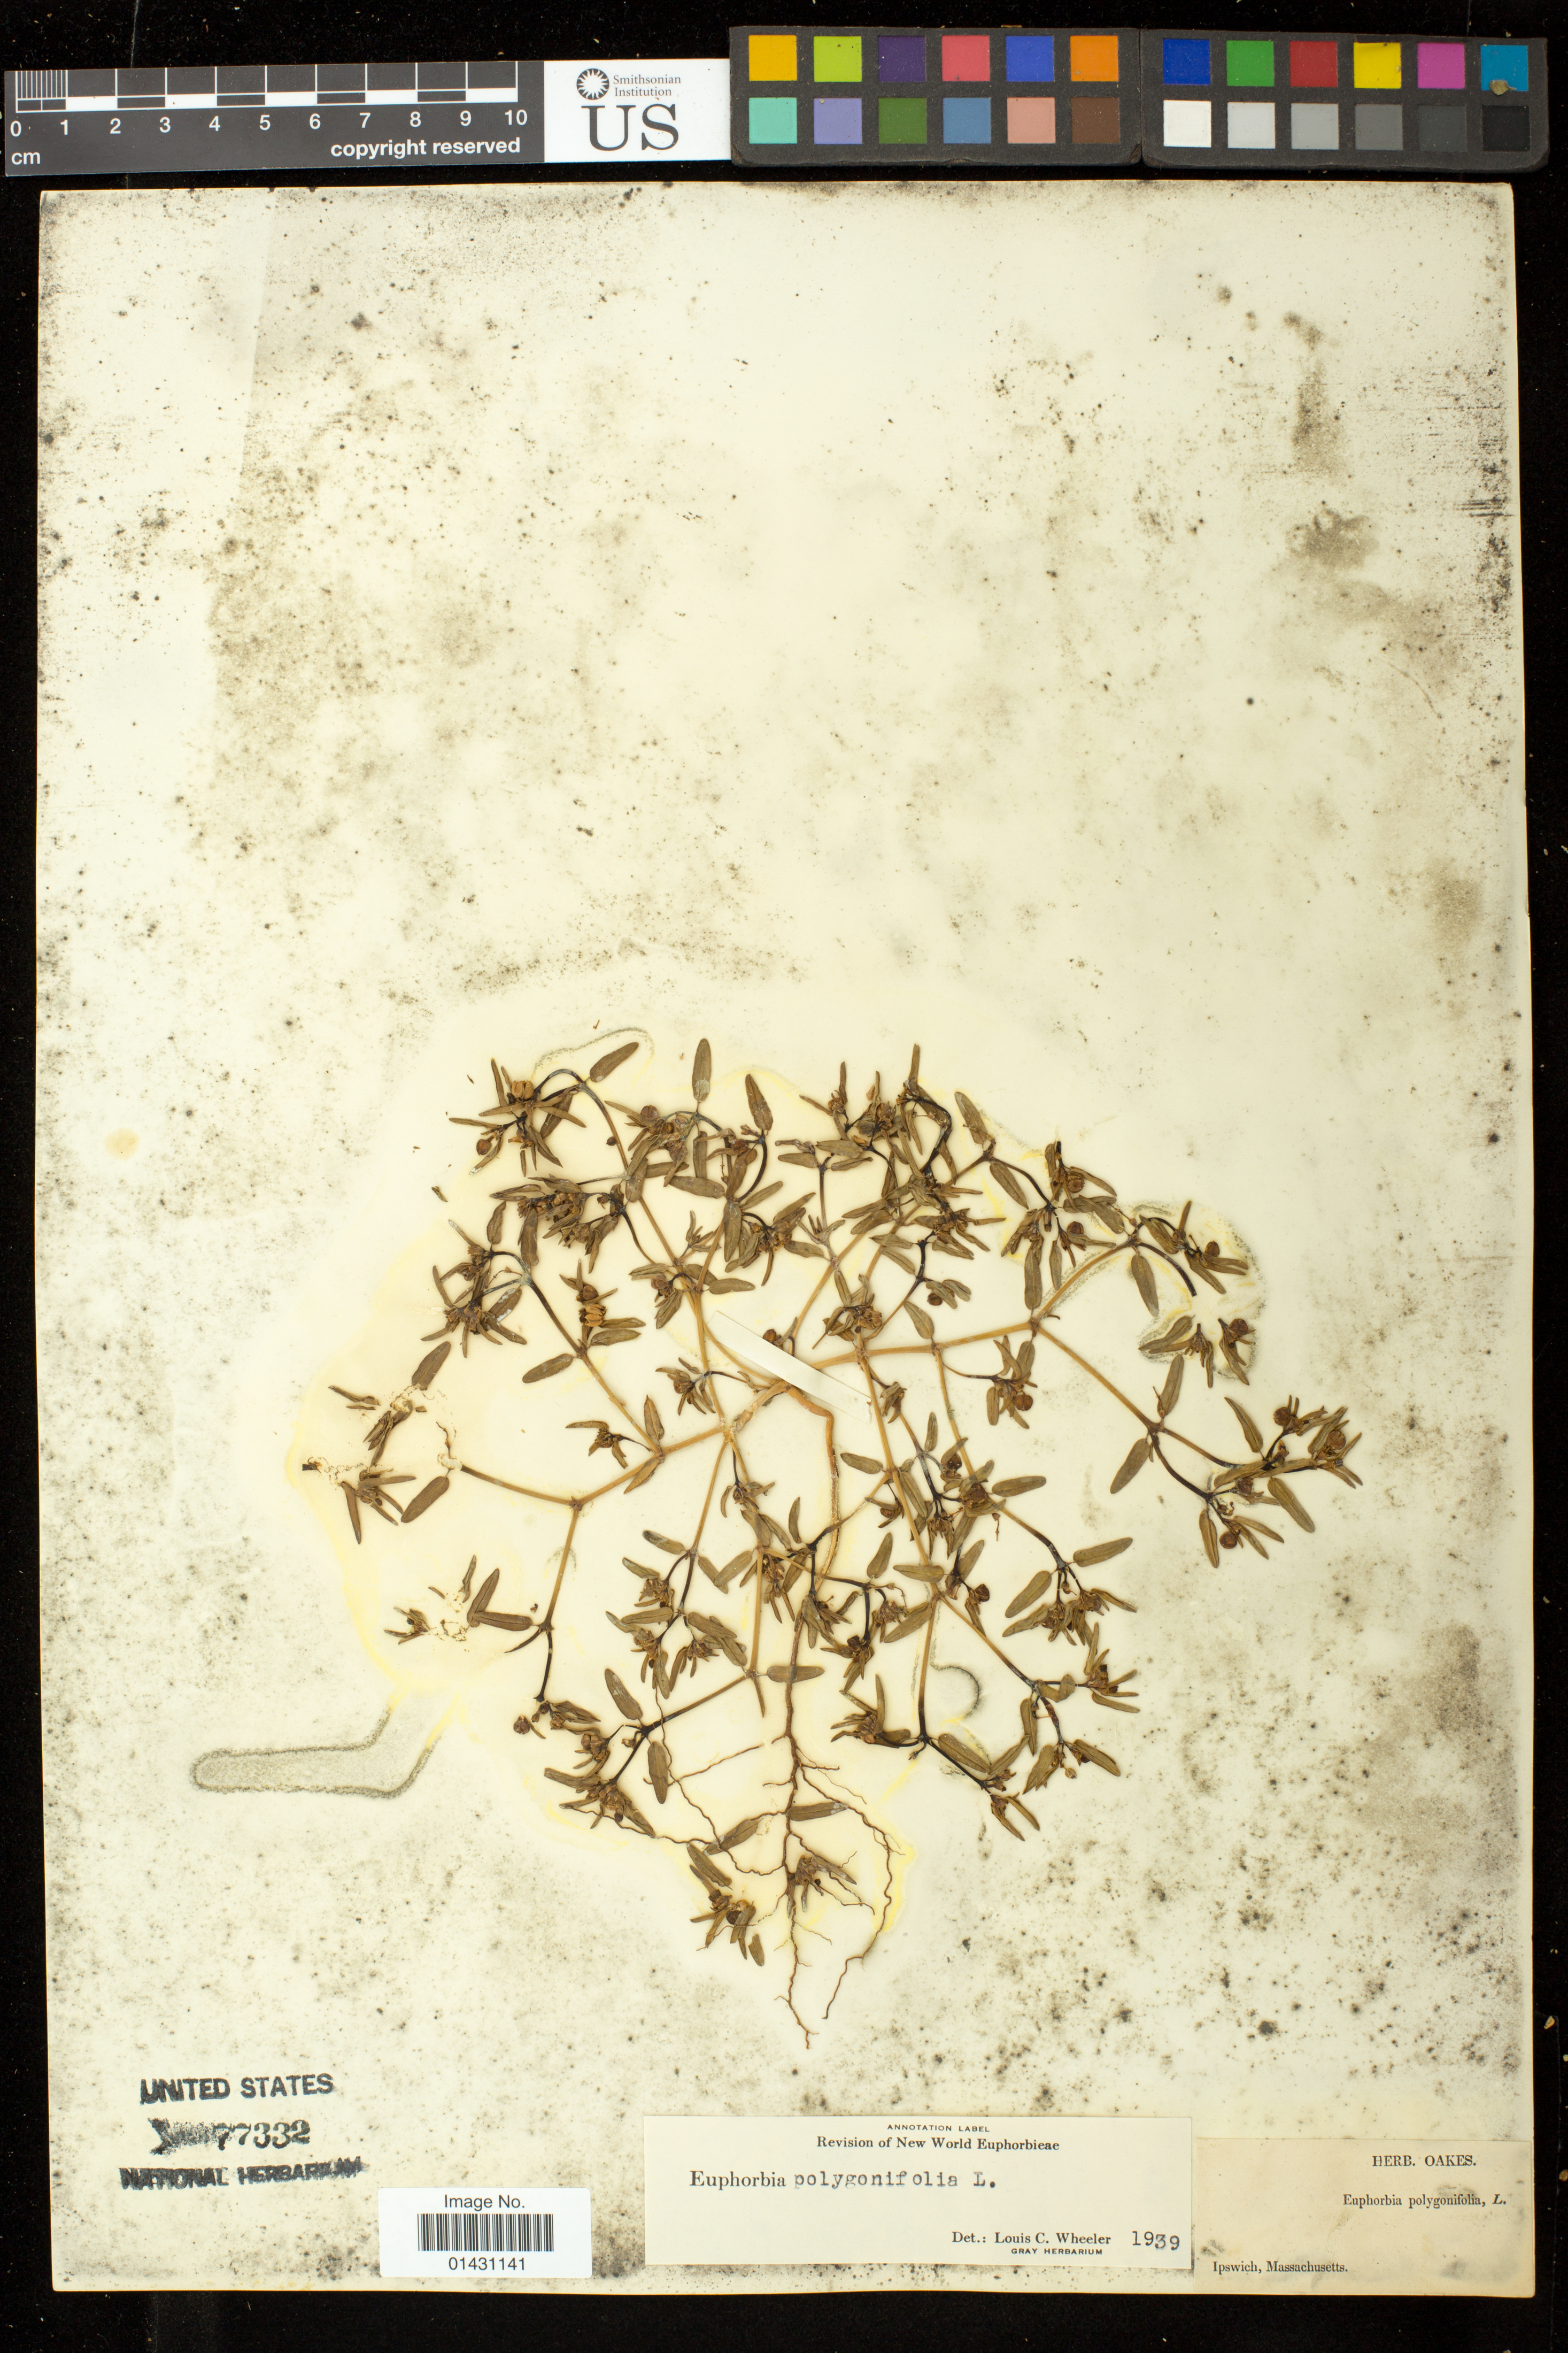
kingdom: Plantae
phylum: Tracheophyta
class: Magnoliopsida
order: Malpighiales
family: Euphorbiaceae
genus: Euphorbia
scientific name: Euphorbia polygonifolia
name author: L.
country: United States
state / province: Massachusetts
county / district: Essex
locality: Ipswich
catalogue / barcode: US 77332